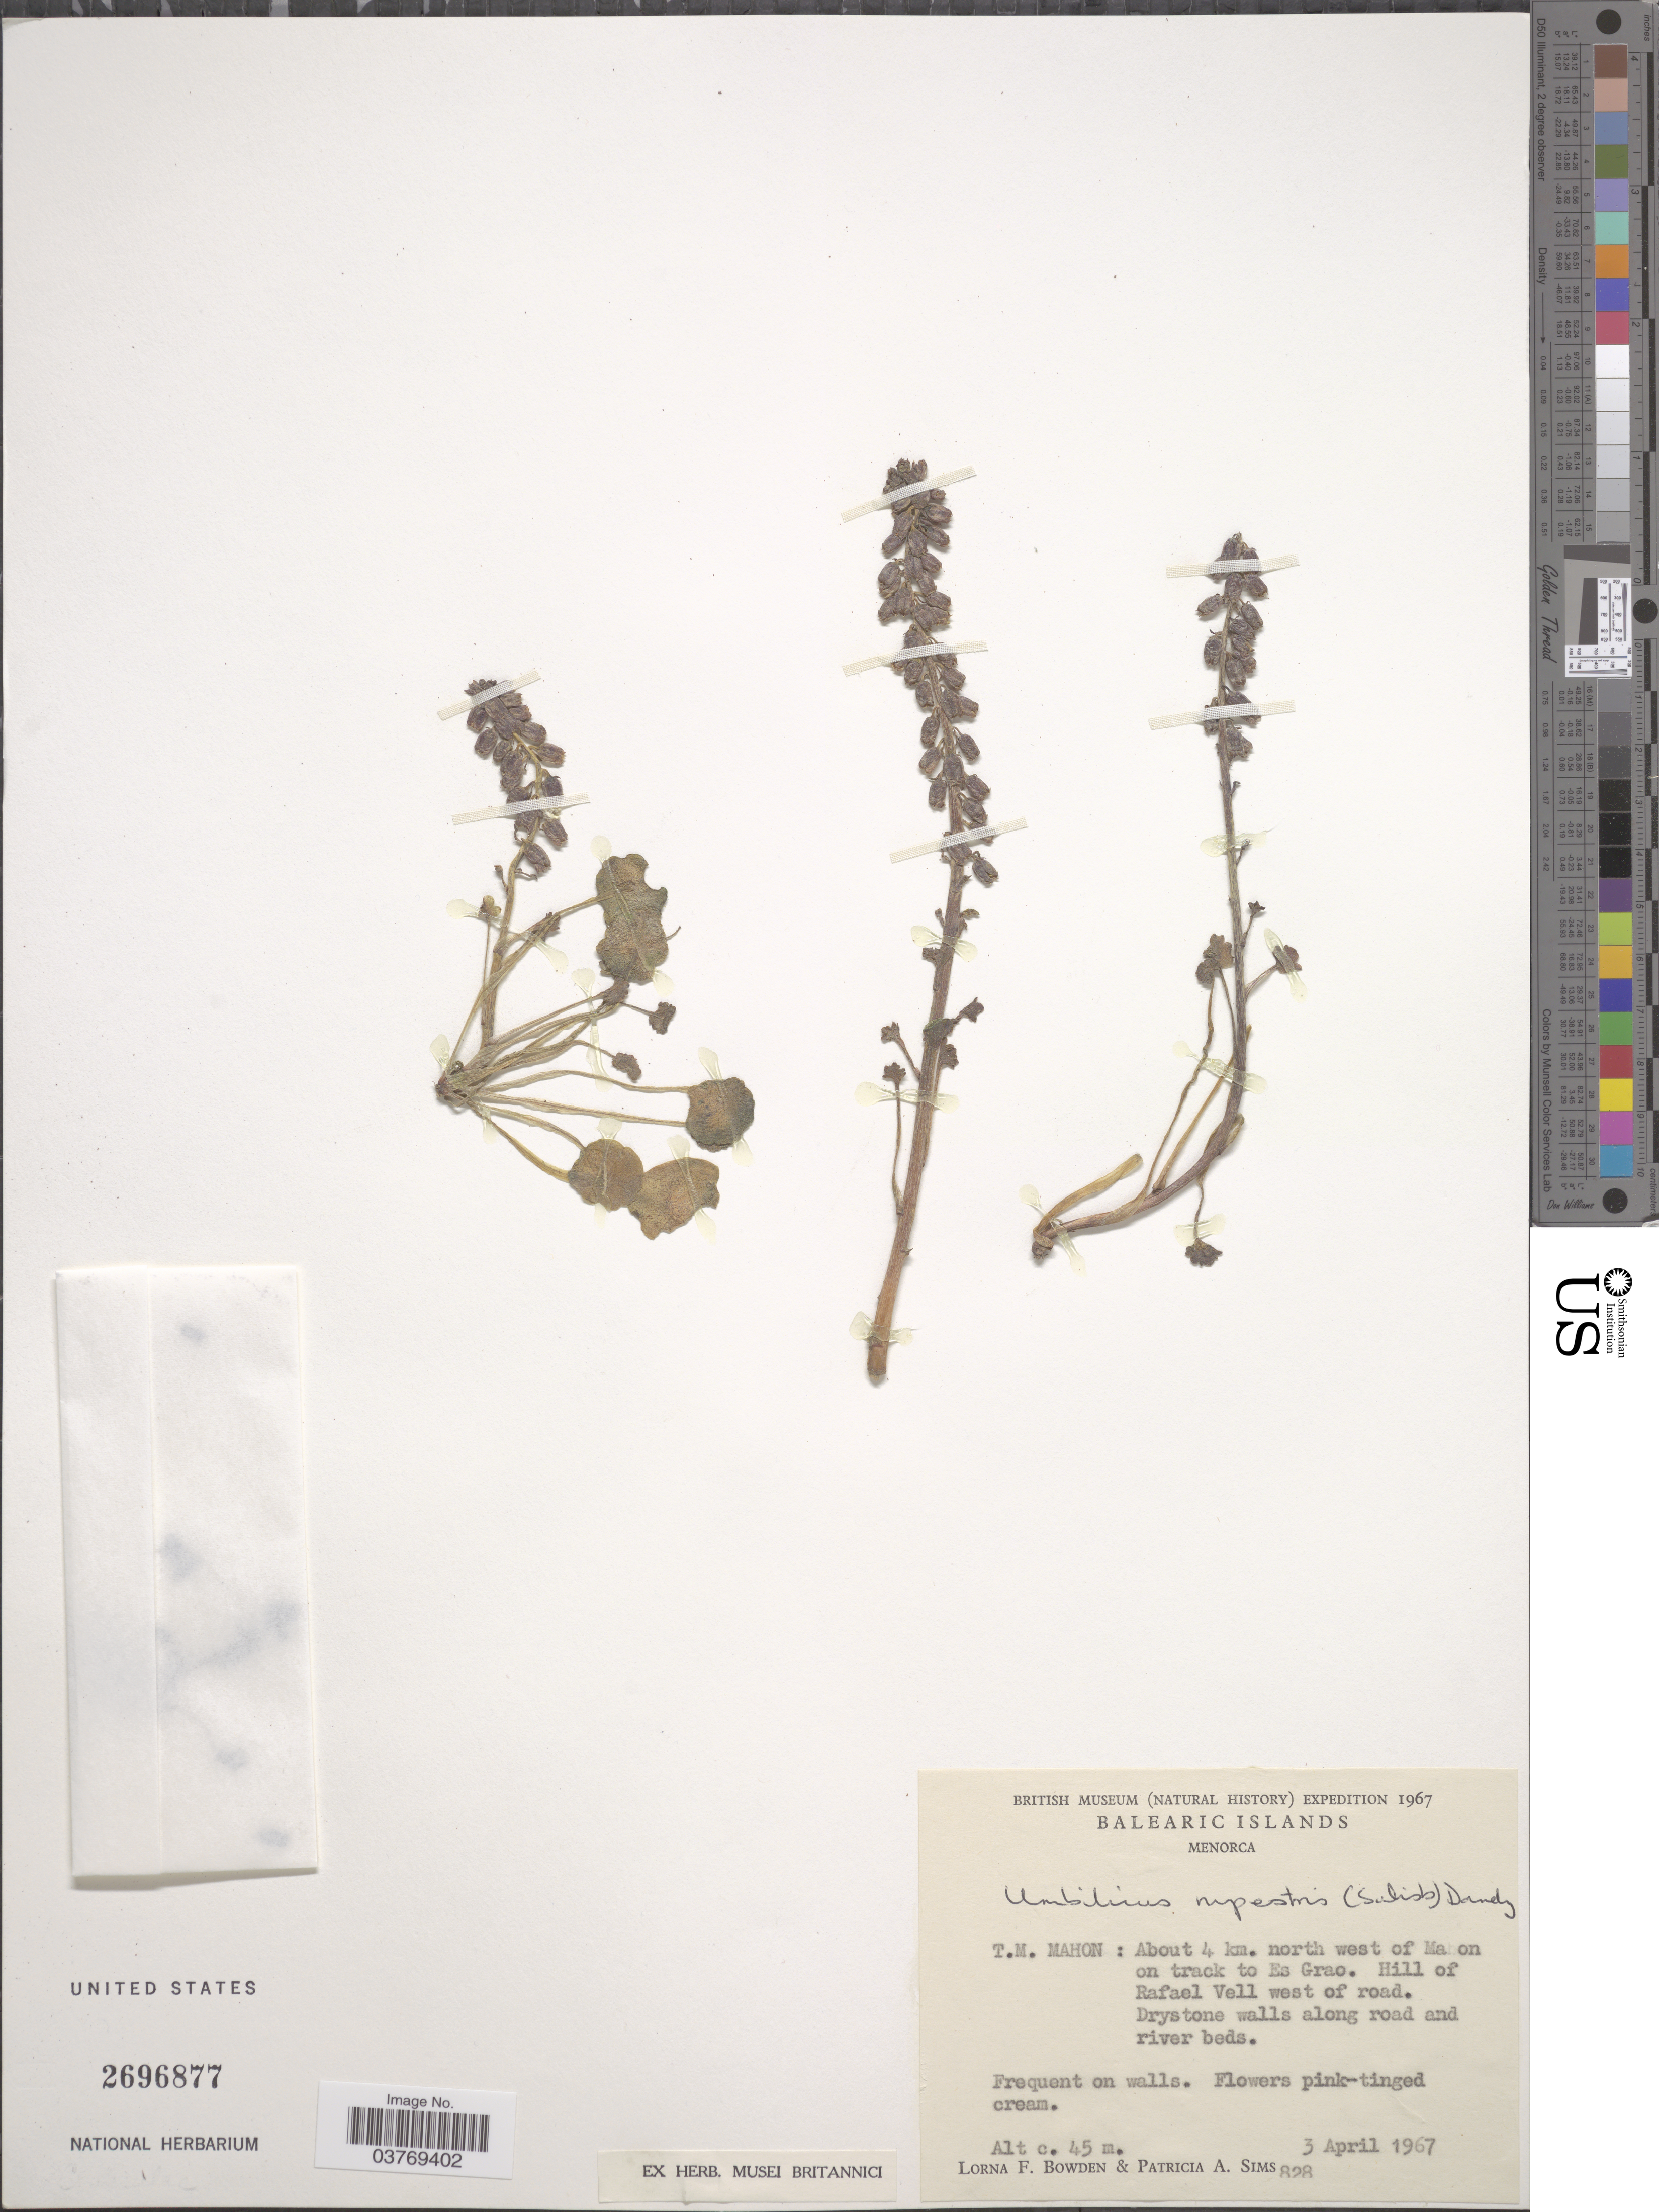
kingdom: Plantae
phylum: Tracheophyta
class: Magnoliopsida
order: Saxifragales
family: Crassulaceae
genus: Umbilicus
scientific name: Umbilicus rupestris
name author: (Salisb.) Dandy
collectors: L. F. Bowden & P. A. Sims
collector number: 828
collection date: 1967-04-03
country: Spain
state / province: Islas Baleares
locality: Balearic Islands, Menorca. T.M. Mahon: About 4 km. north west of Mahon on track to Es Grao. Hill of Rafael Vell west of road. Drystone walls along road and river beds.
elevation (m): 45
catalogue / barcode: US 2696877